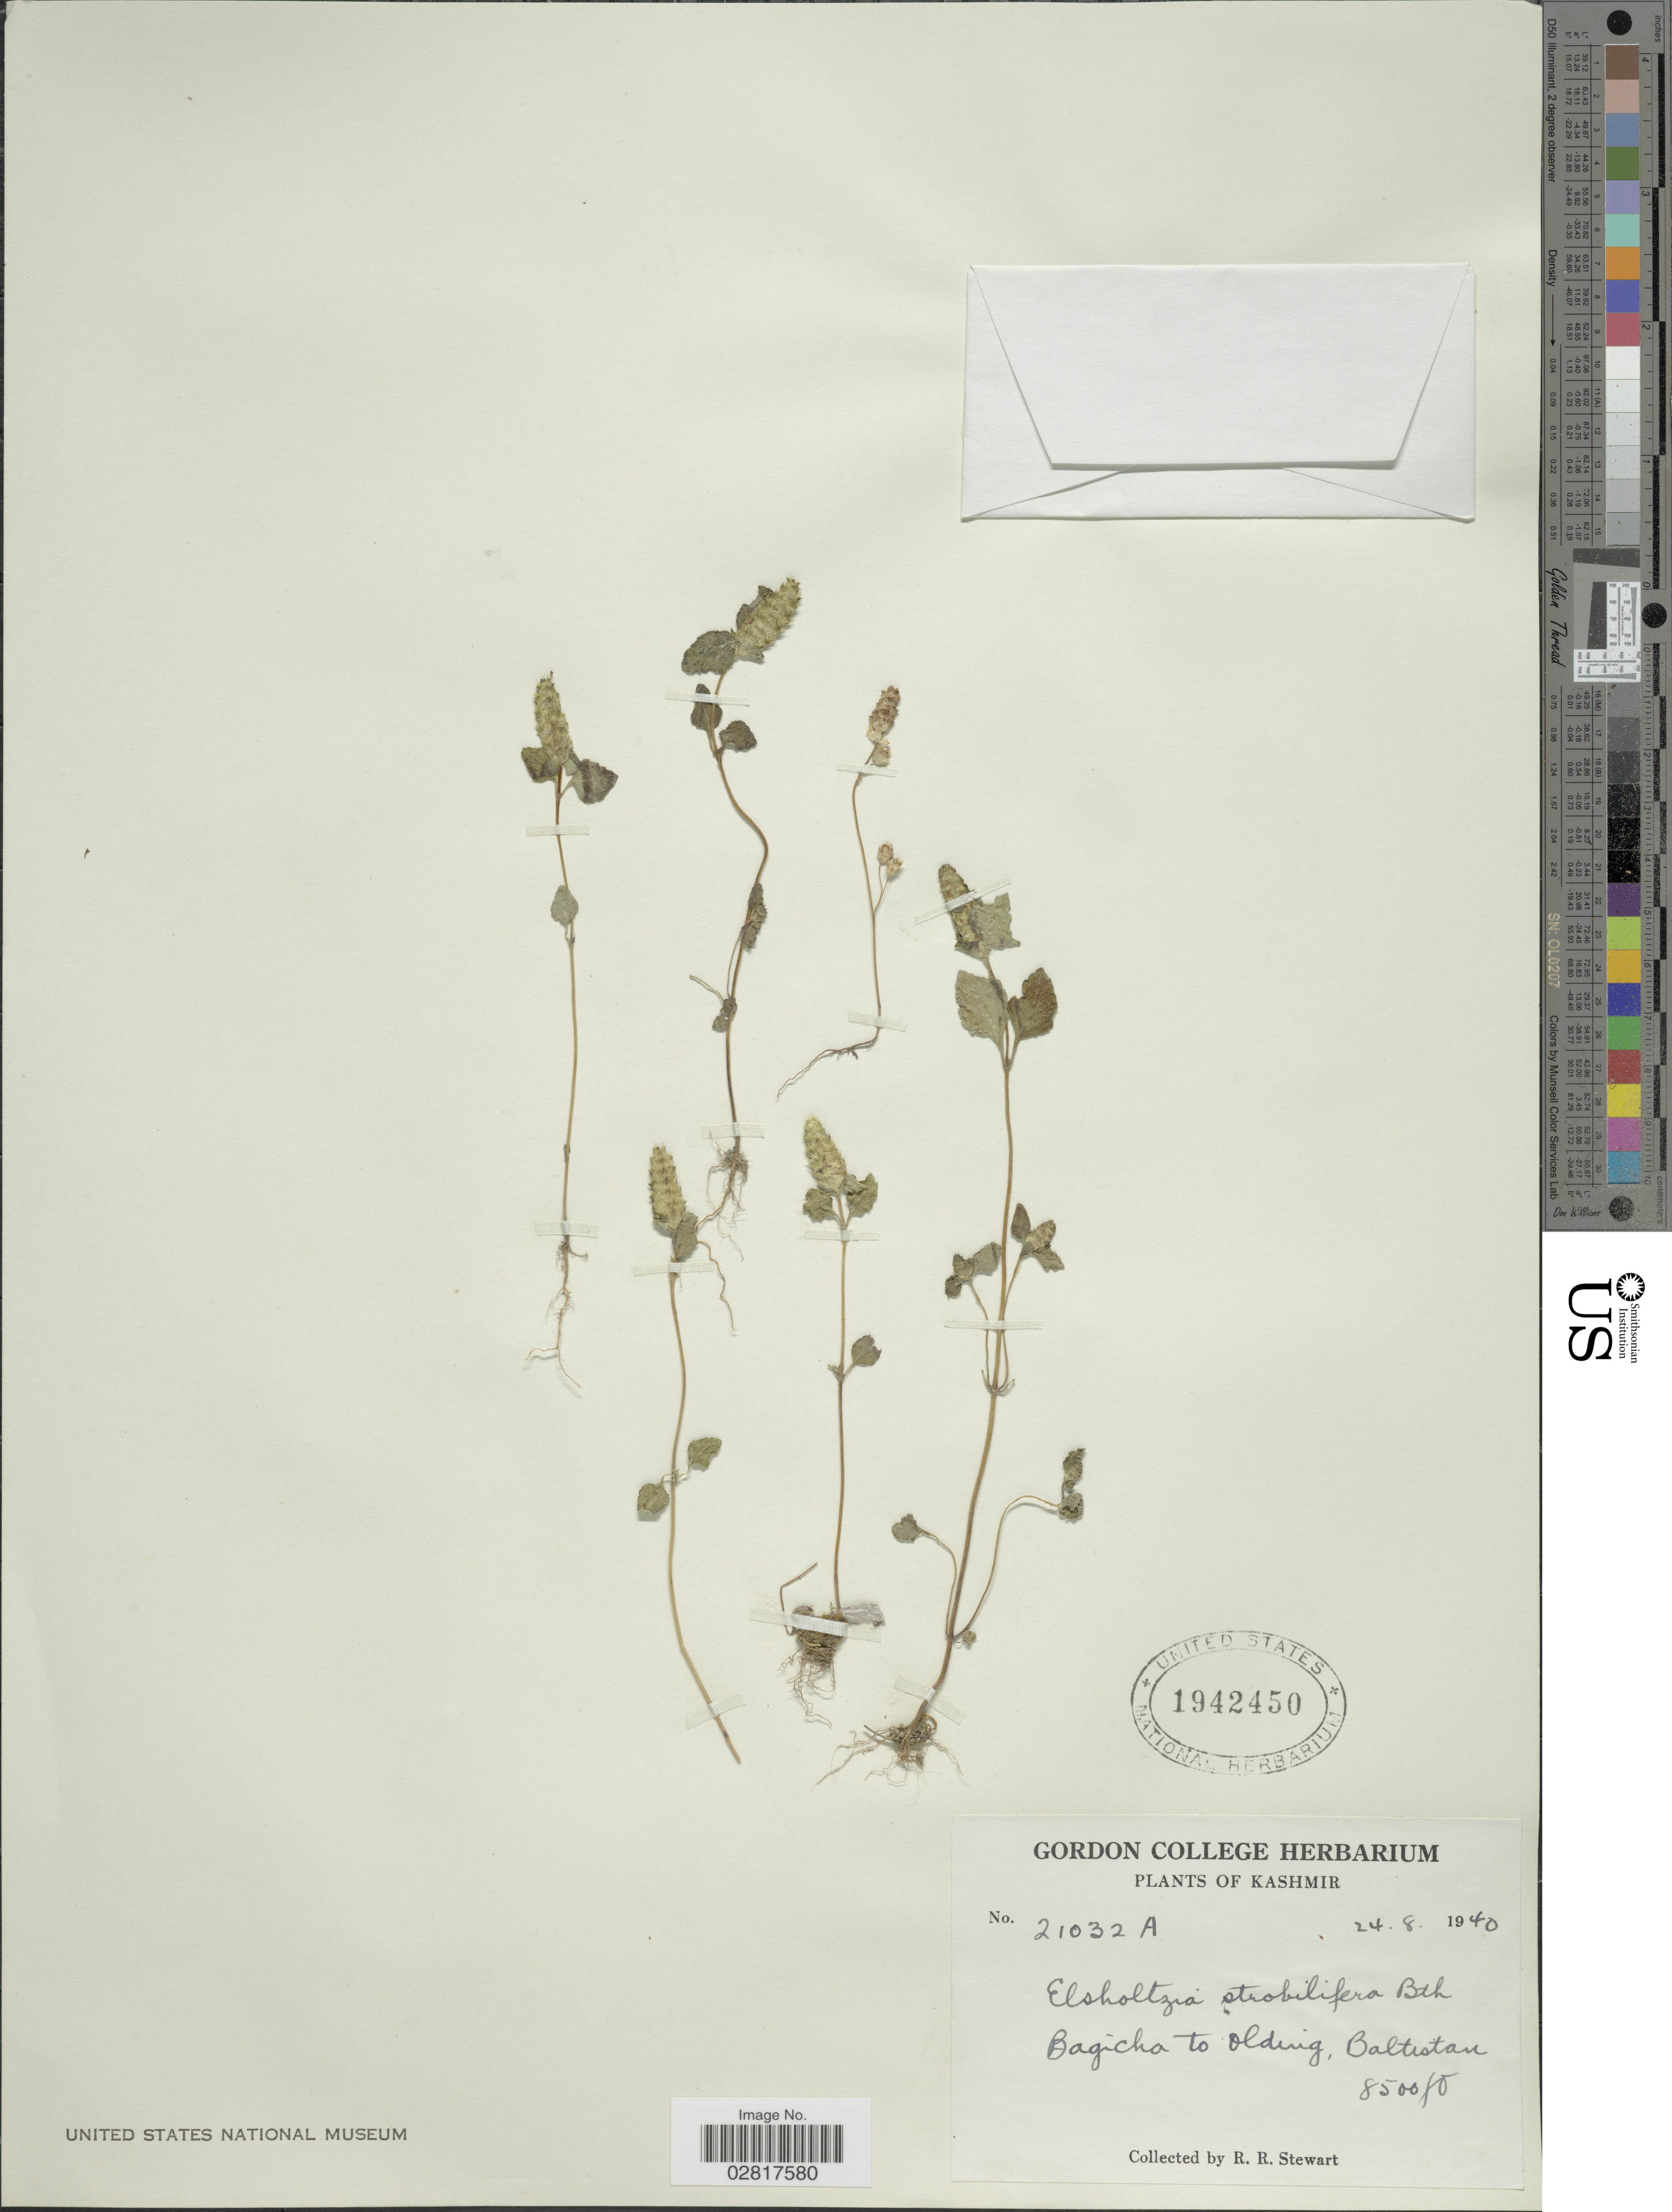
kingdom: Plantae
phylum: Tracheophyta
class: Magnoliopsida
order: Lamiales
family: Lamiaceae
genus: Elsholtzia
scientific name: Elsholtzia strobilifera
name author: (Benth.) Benth.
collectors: R. R. Stewart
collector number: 21032A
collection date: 1940-08-24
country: India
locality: Kashmir, Bagicha to olding, Baltistan.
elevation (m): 2591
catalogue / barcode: US 1942450